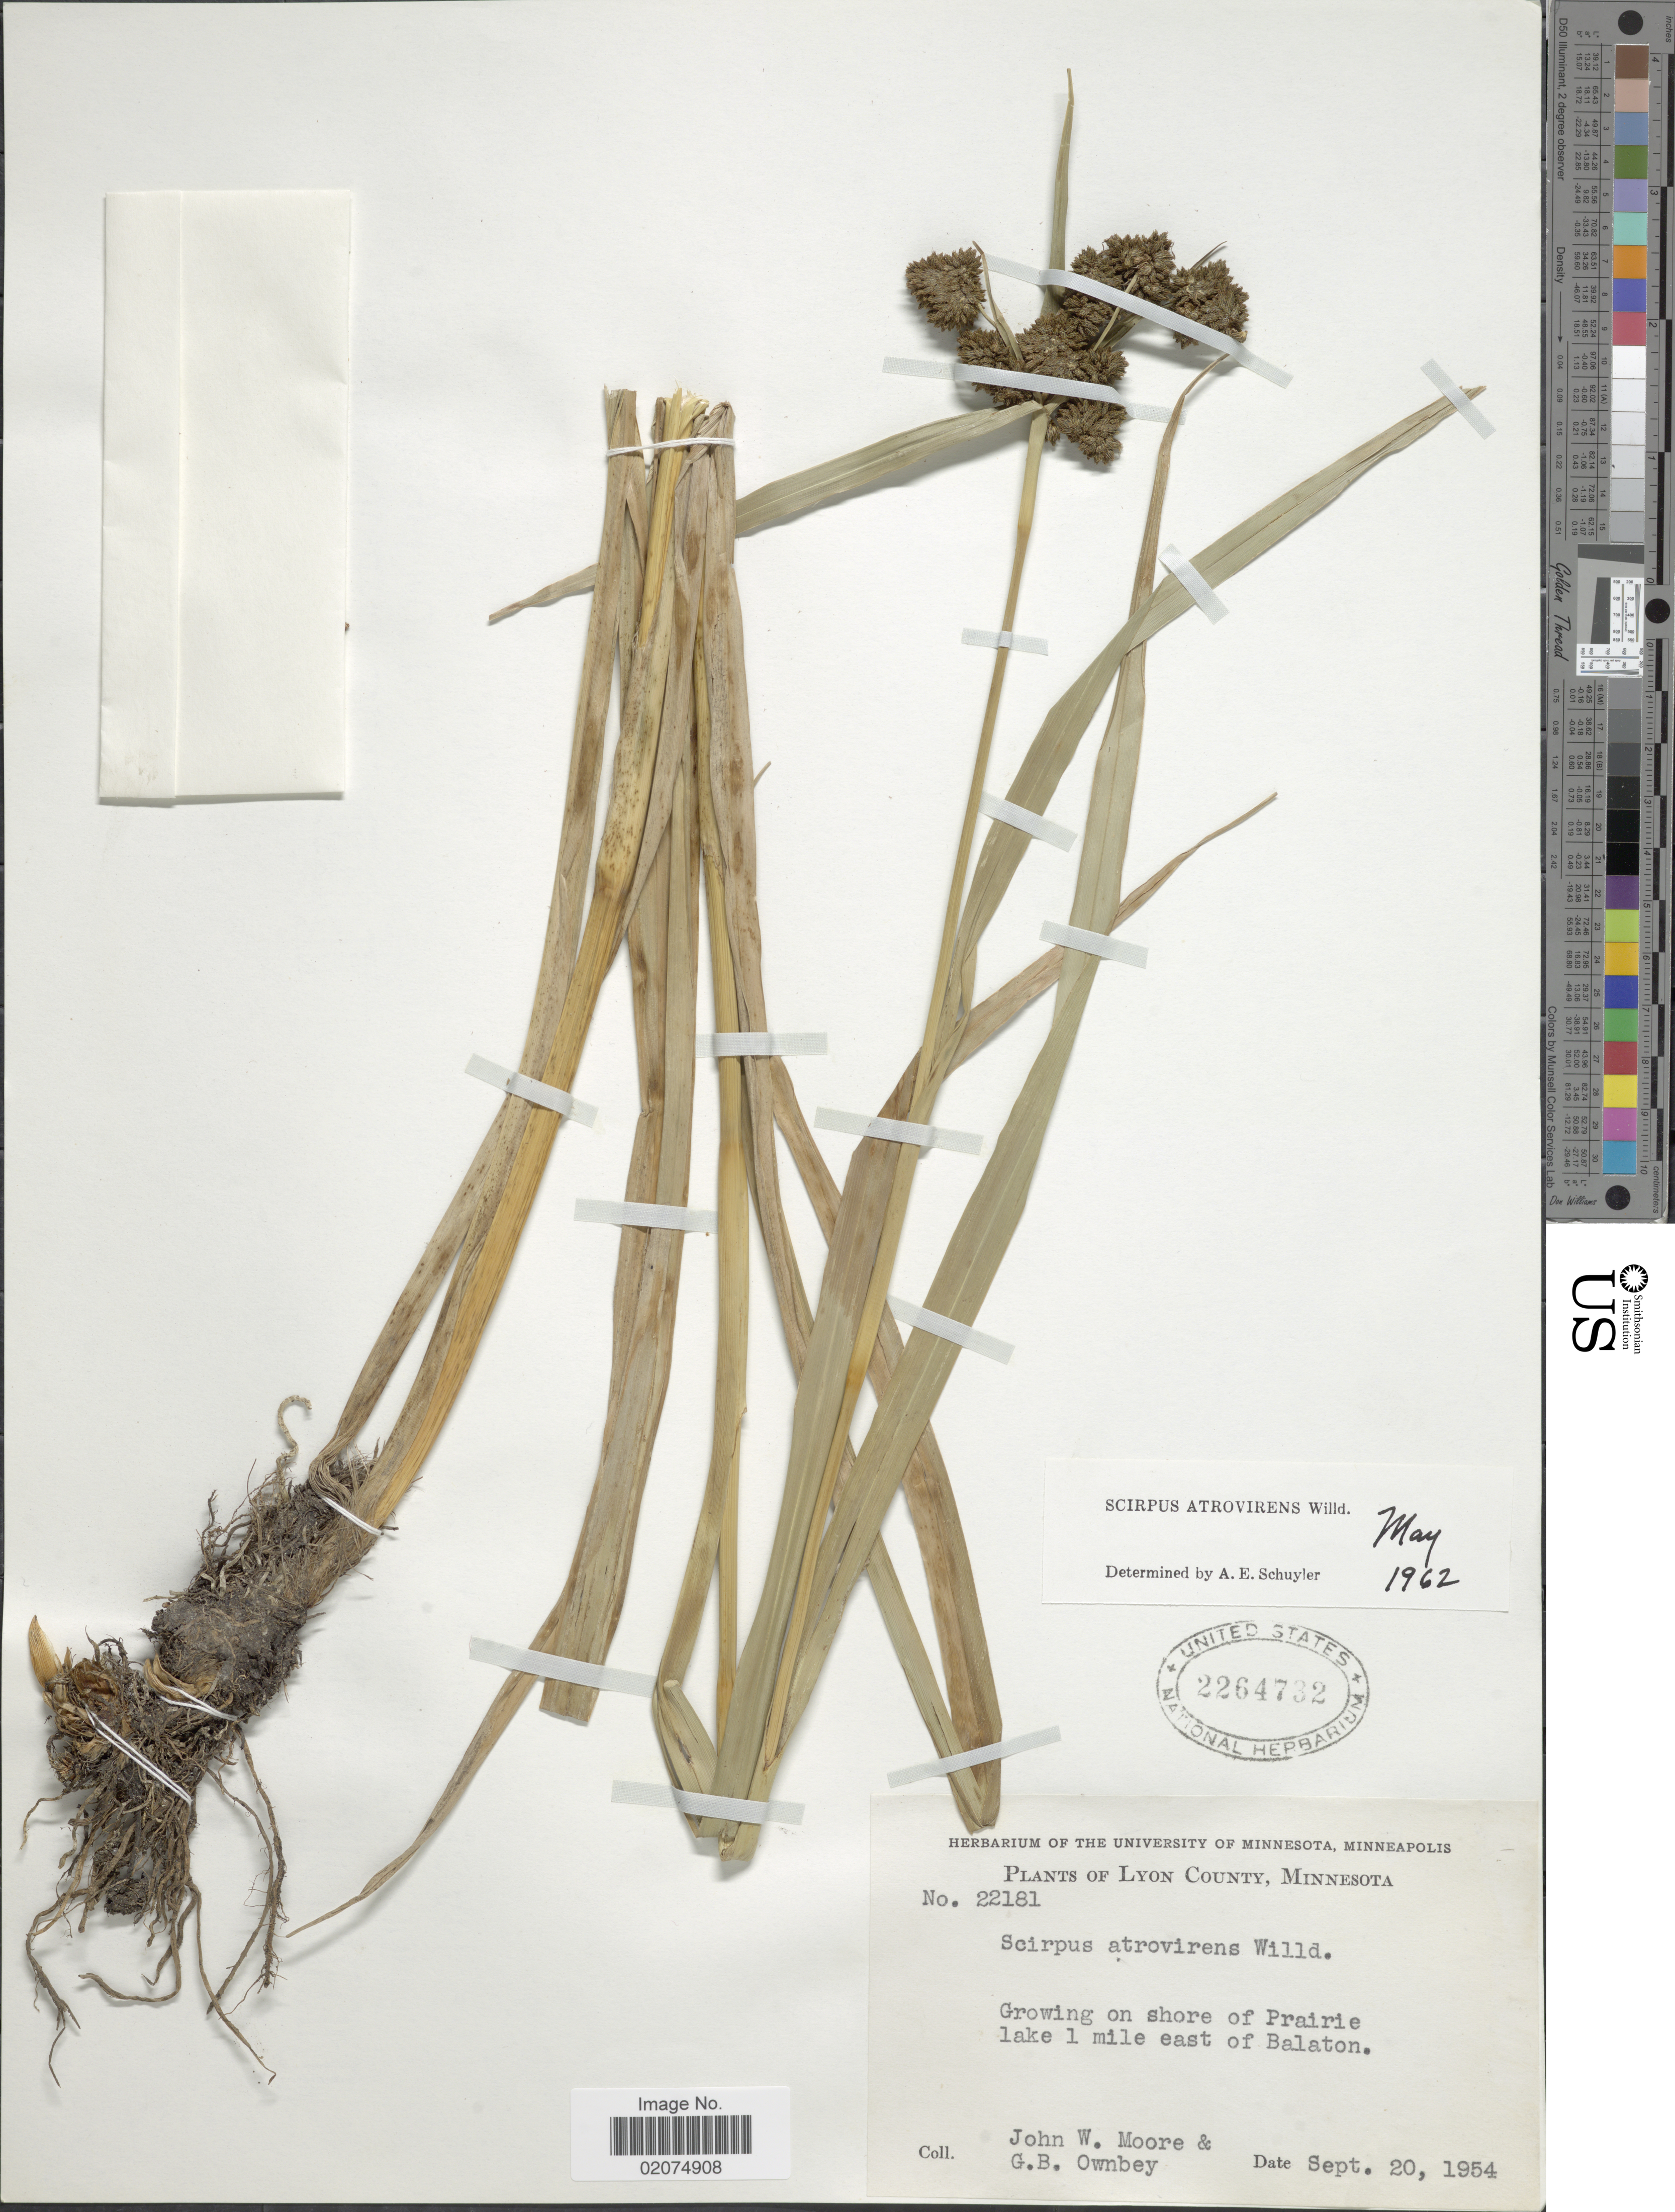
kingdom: Plantae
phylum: Tracheophyta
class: Liliopsida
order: Poales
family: Cyperaceae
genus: Scirpus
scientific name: Scirpus atrovirens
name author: Willd.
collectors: J. W. Moore & G. B. Ownbey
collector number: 22181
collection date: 1954-09-20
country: United States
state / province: Minnesota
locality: Lyon County, shore of Prairie lake 1 mile east of Balaton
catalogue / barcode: US 2264732